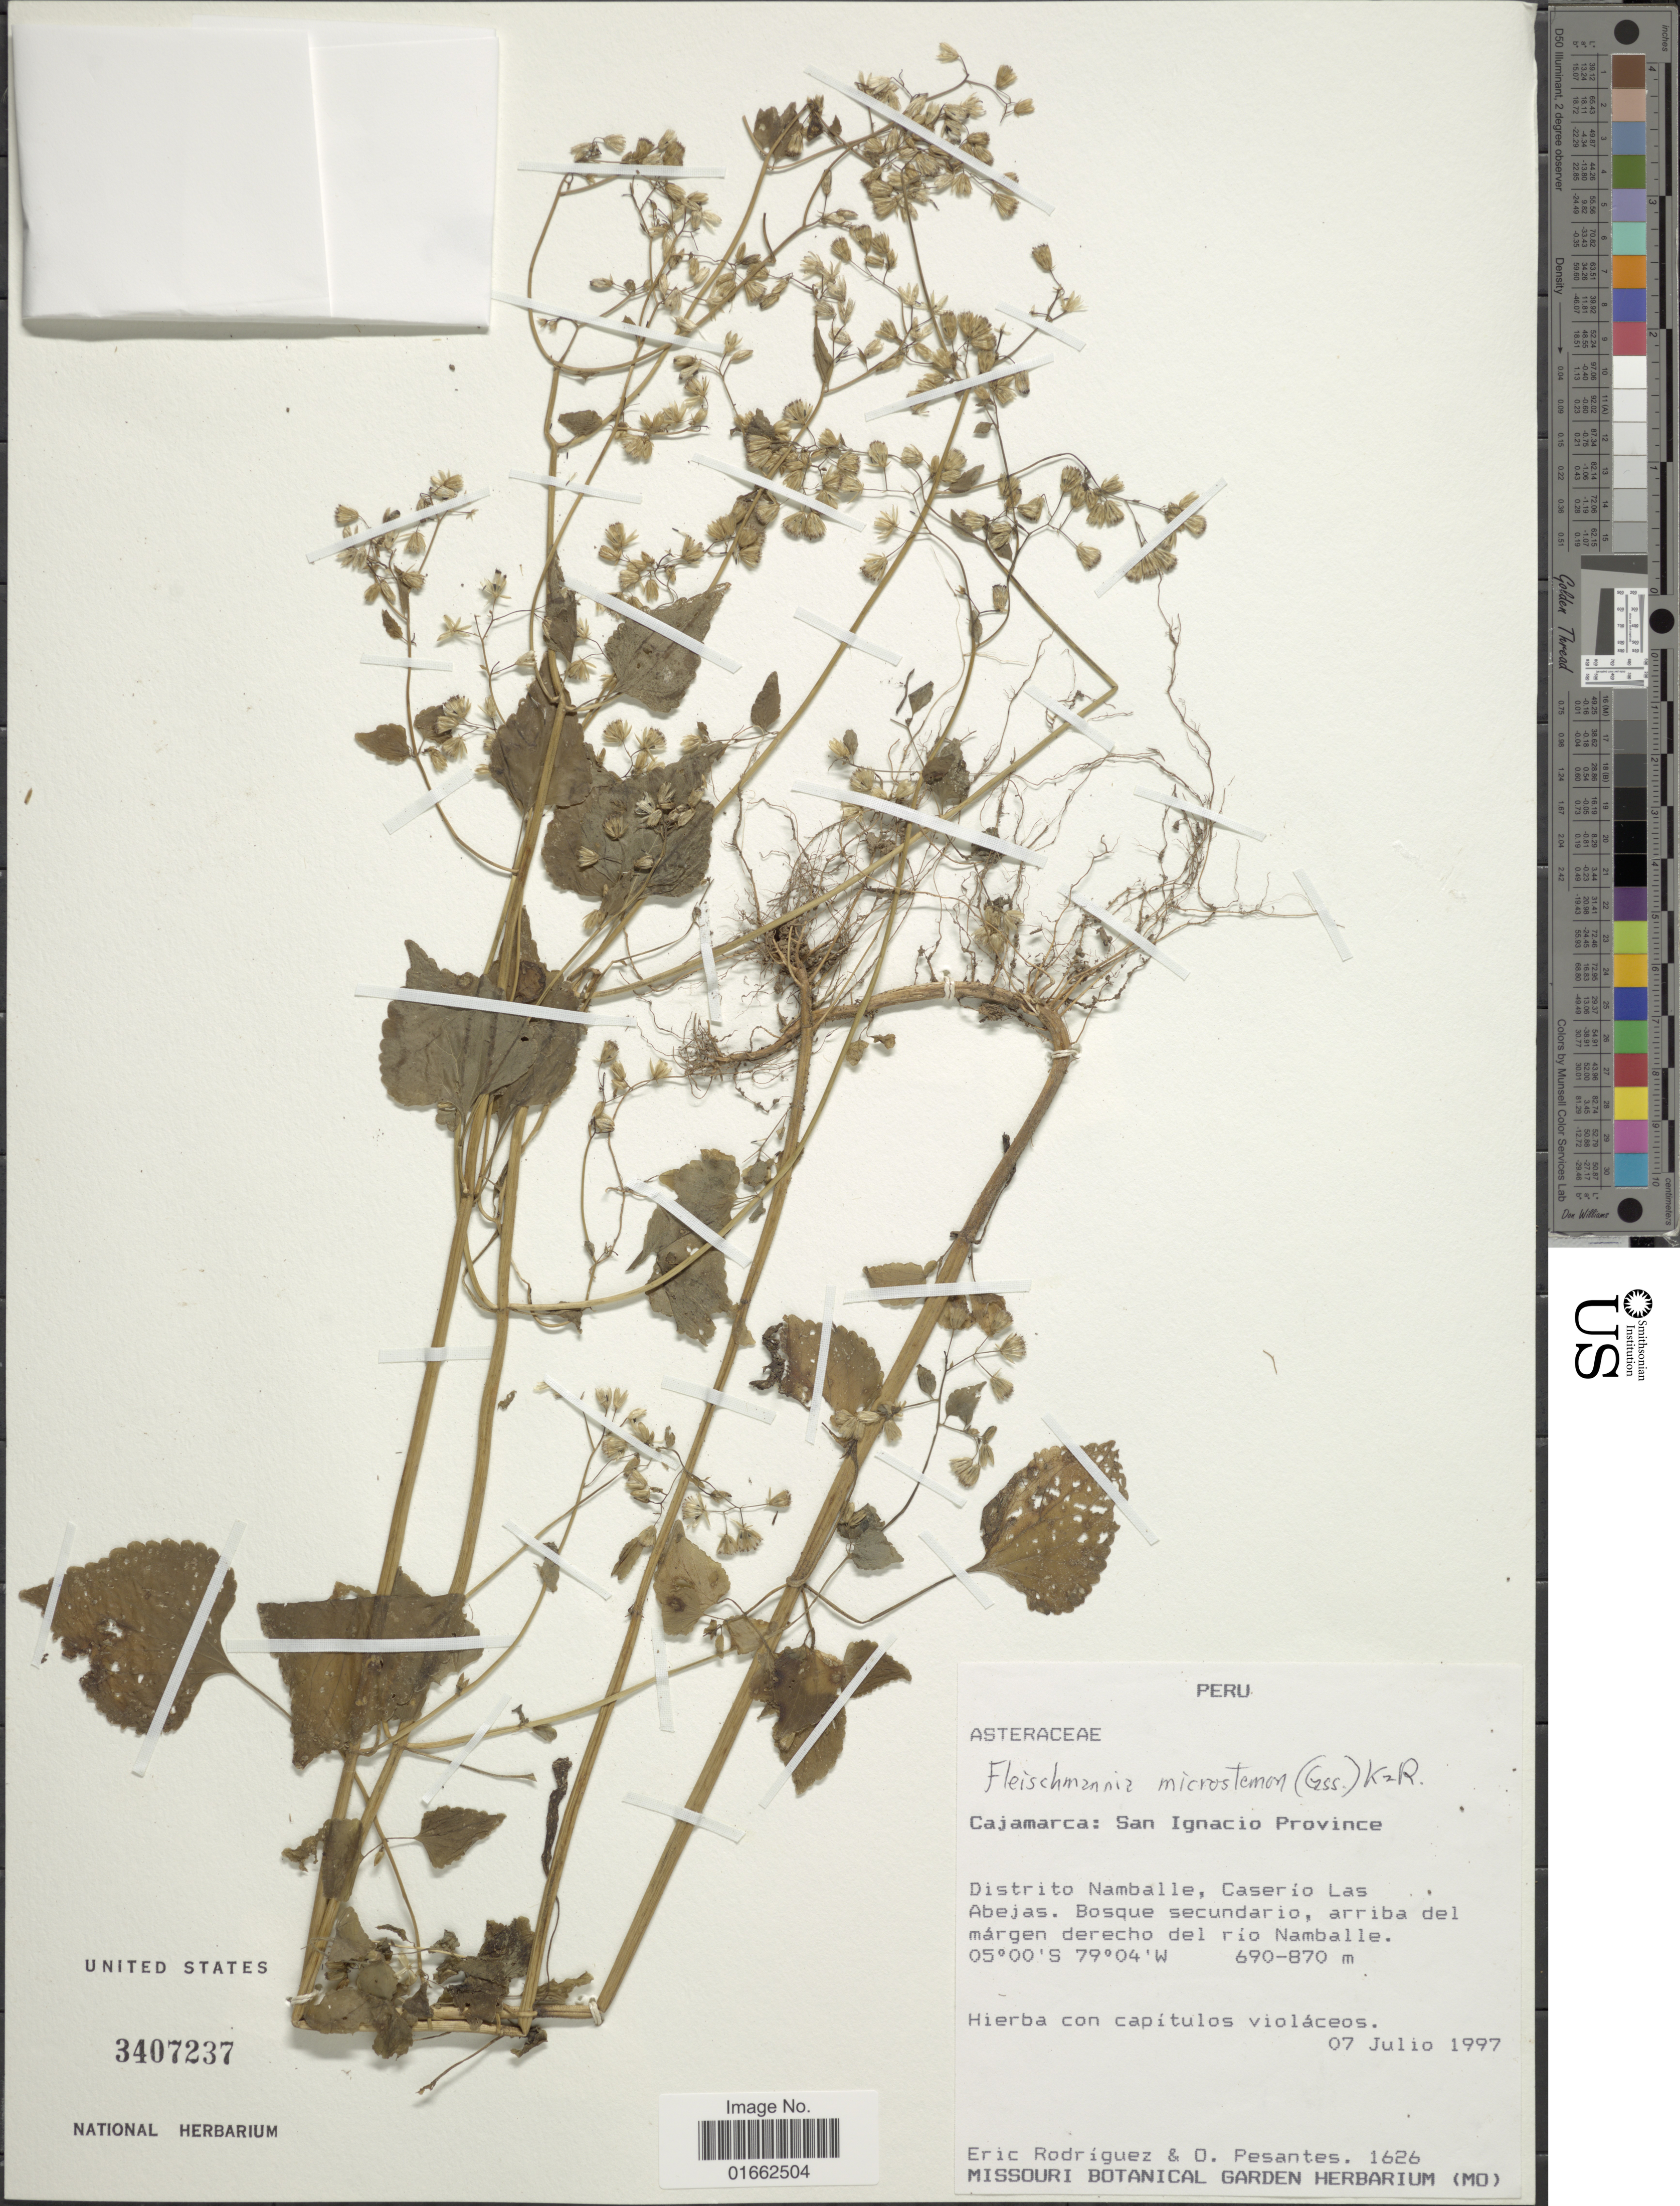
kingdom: Plantae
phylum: Tracheophyta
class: Magnoliopsida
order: Asterales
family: Asteraceae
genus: Fleischmannia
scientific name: Fleischmannia microstemon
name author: (Cass.) R.M. King & H. Rob.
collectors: E. F. Rodrignez R. & O. Pesantes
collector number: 1626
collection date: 1997-07-07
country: Peru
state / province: Cajamarca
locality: Cajamarca: San Ignacio Province. Distrito Namballe, Caserio Las Abejas. Bosque secundario, arriba del márgen derecho del rio Namballe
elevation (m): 690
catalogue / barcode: US 3407237